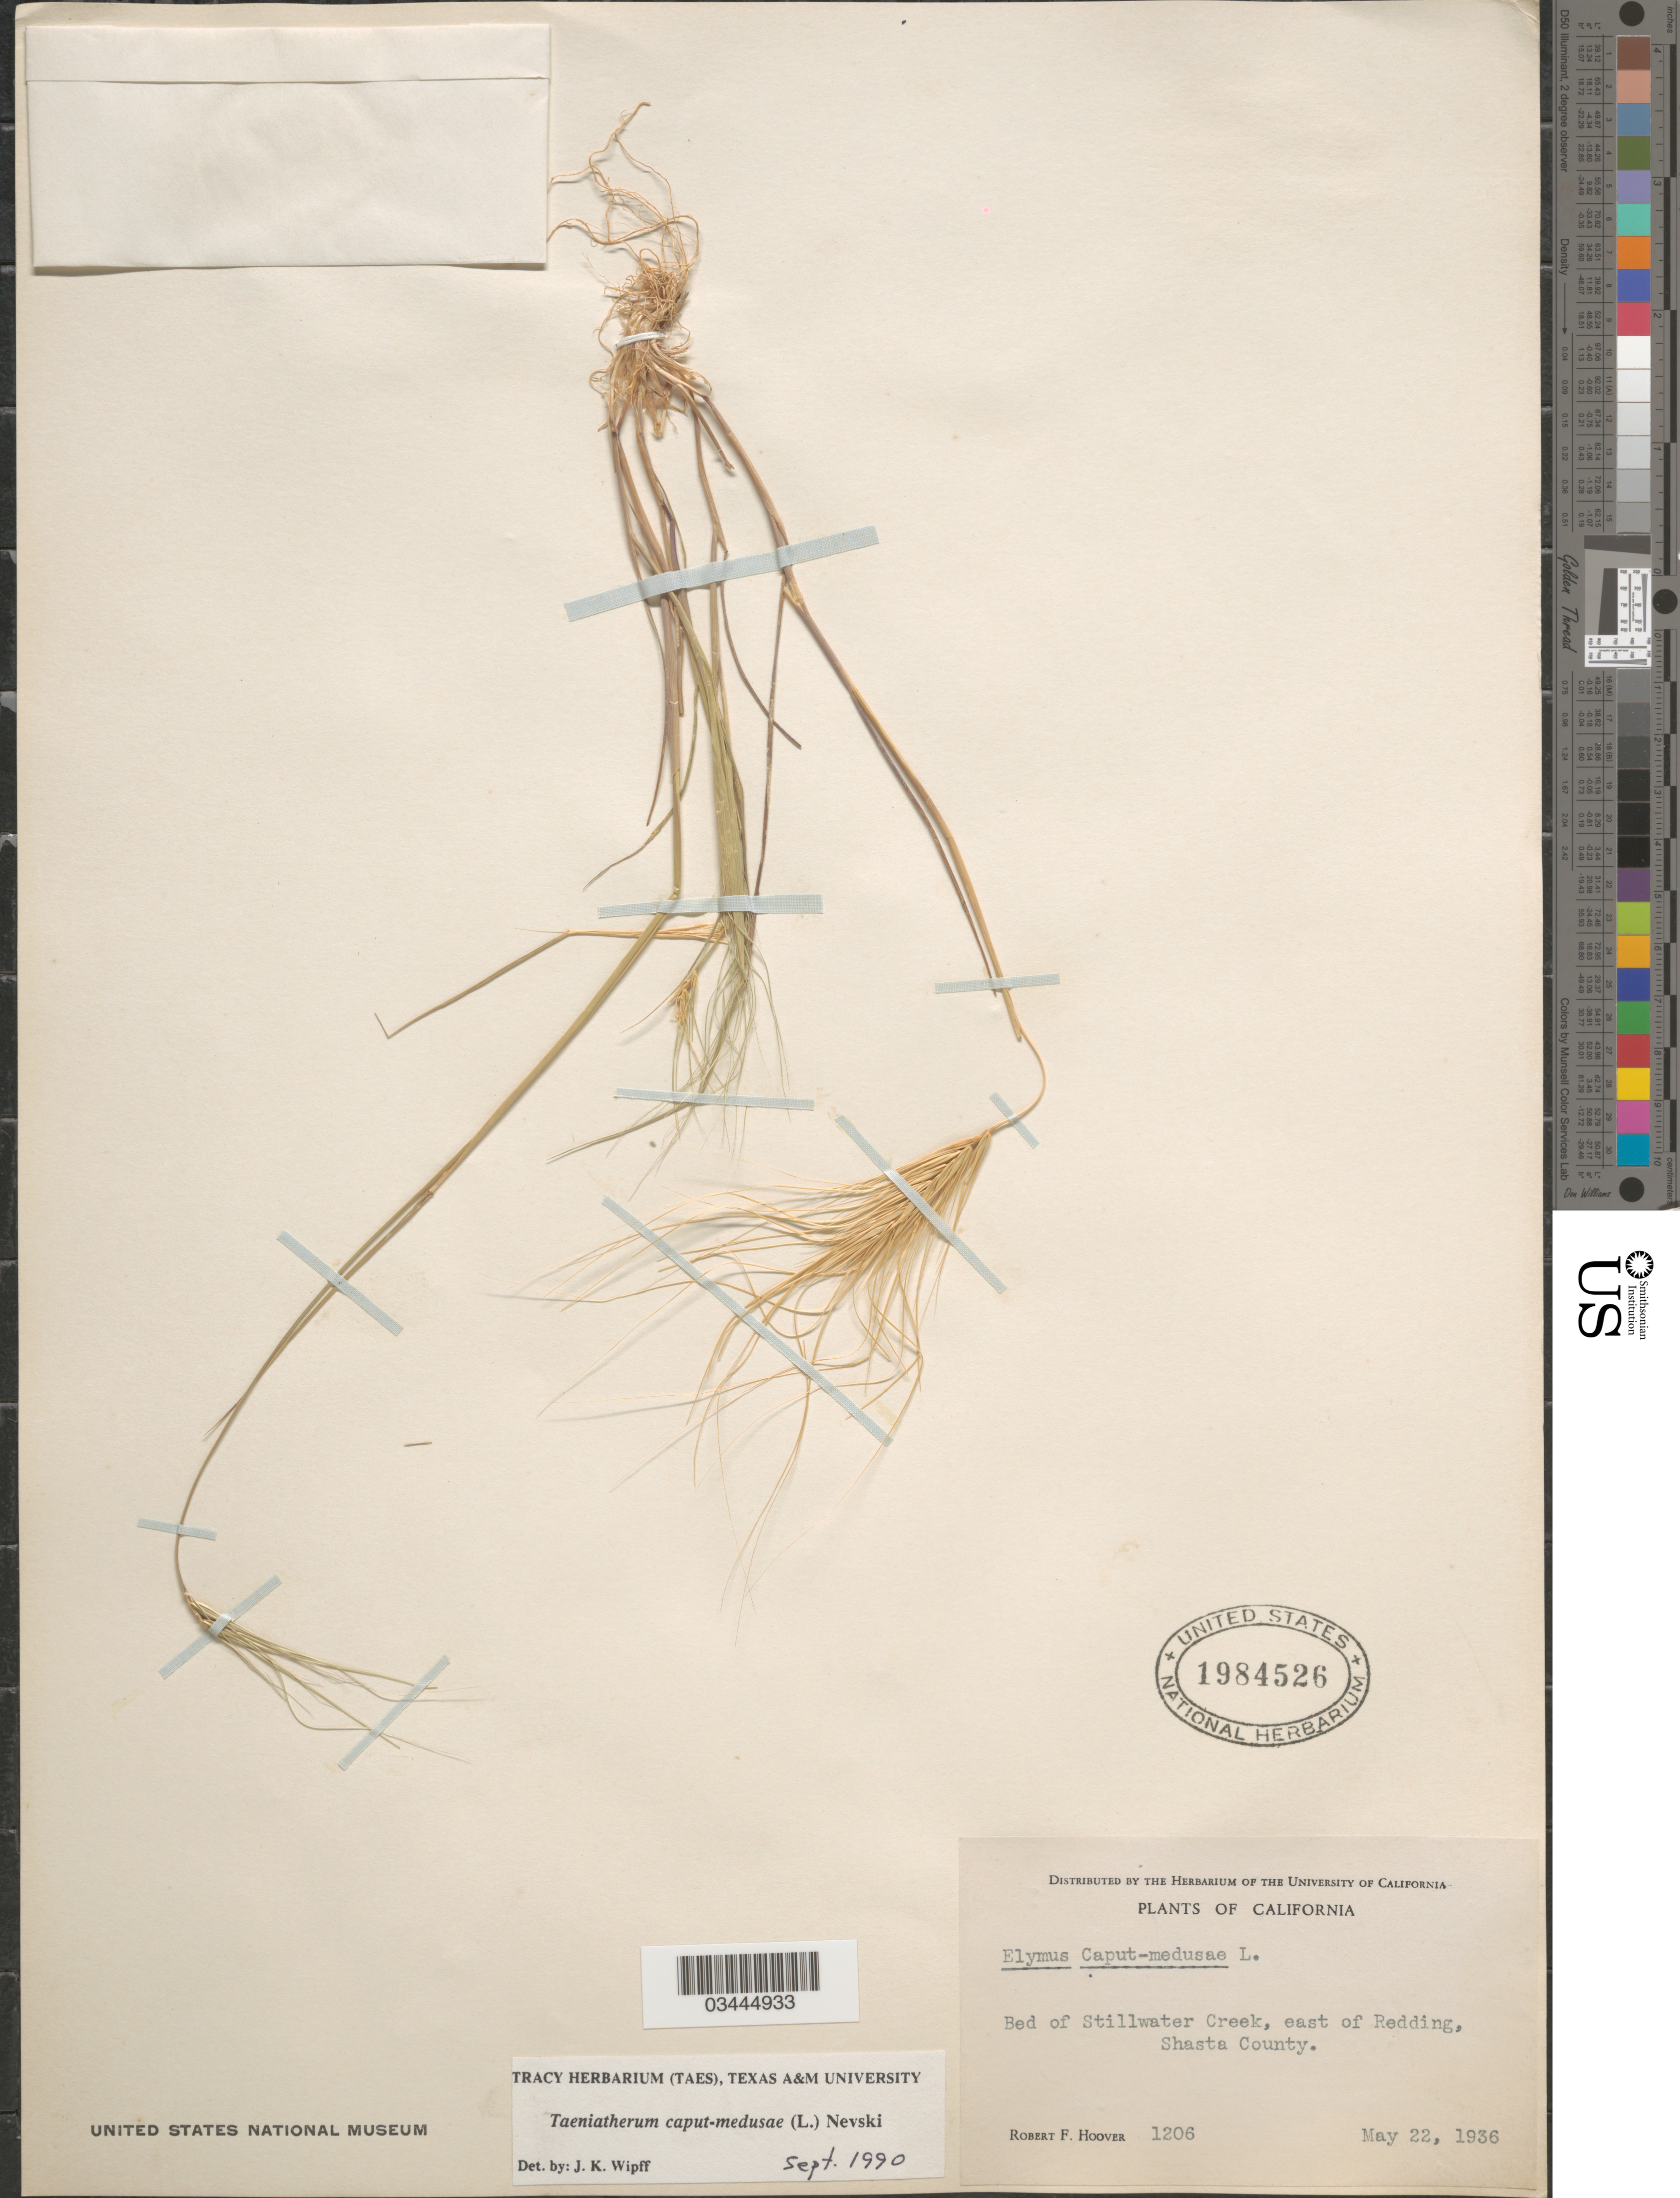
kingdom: Plantae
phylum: Tracheophyta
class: Liliopsida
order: Poales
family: Poaceae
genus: Taeniatherum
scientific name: Taeniatherum caput-medusae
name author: L.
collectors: R. F. Hoover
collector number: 1206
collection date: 1936-05-22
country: United States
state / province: California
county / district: Shasta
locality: Bed of Stillwater Creek, east of Redding, Shasta County.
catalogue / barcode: US 1984526